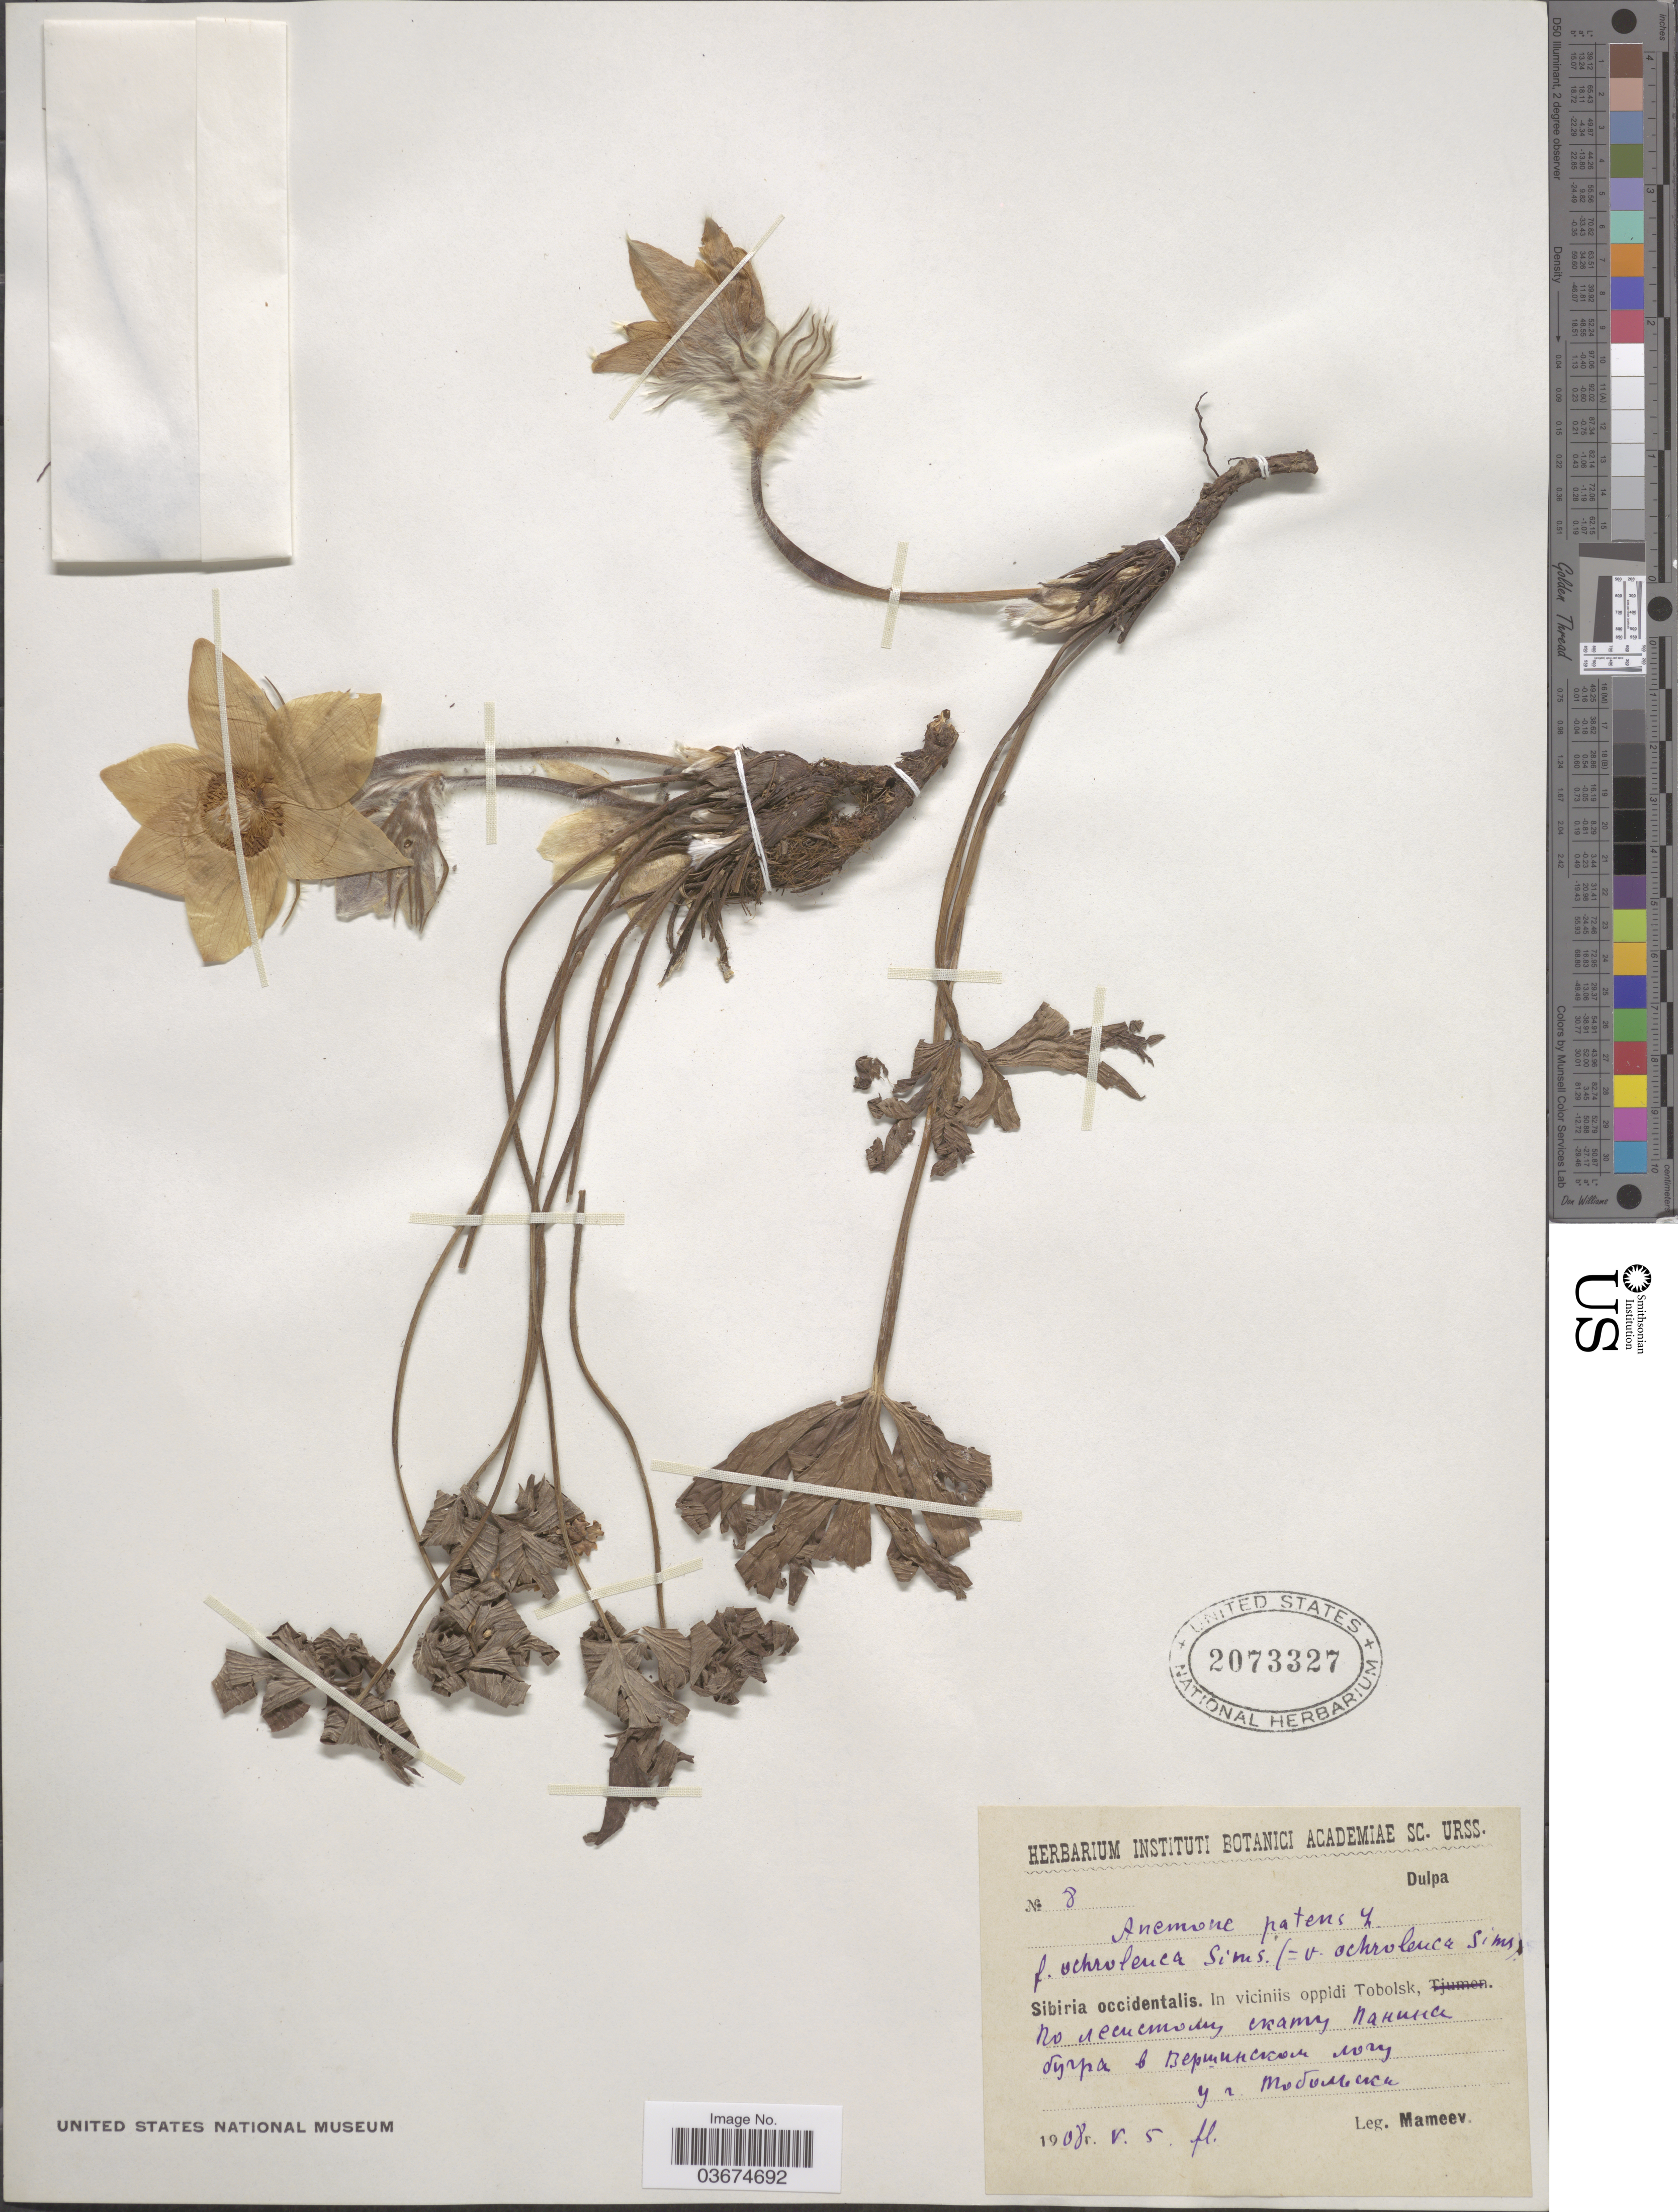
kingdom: Plantae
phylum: Tracheophyta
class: Magnoliopsida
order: Ranunculales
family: Ranunculaceae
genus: Pulsatilla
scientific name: Pulsatilla patens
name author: (L.) Mill.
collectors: Mameev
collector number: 8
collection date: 1908-05-05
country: Russian Federation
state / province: Tyumen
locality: Sibiria occidentalis. In viciniis oppidi Tobolsk, X.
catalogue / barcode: US 2073327